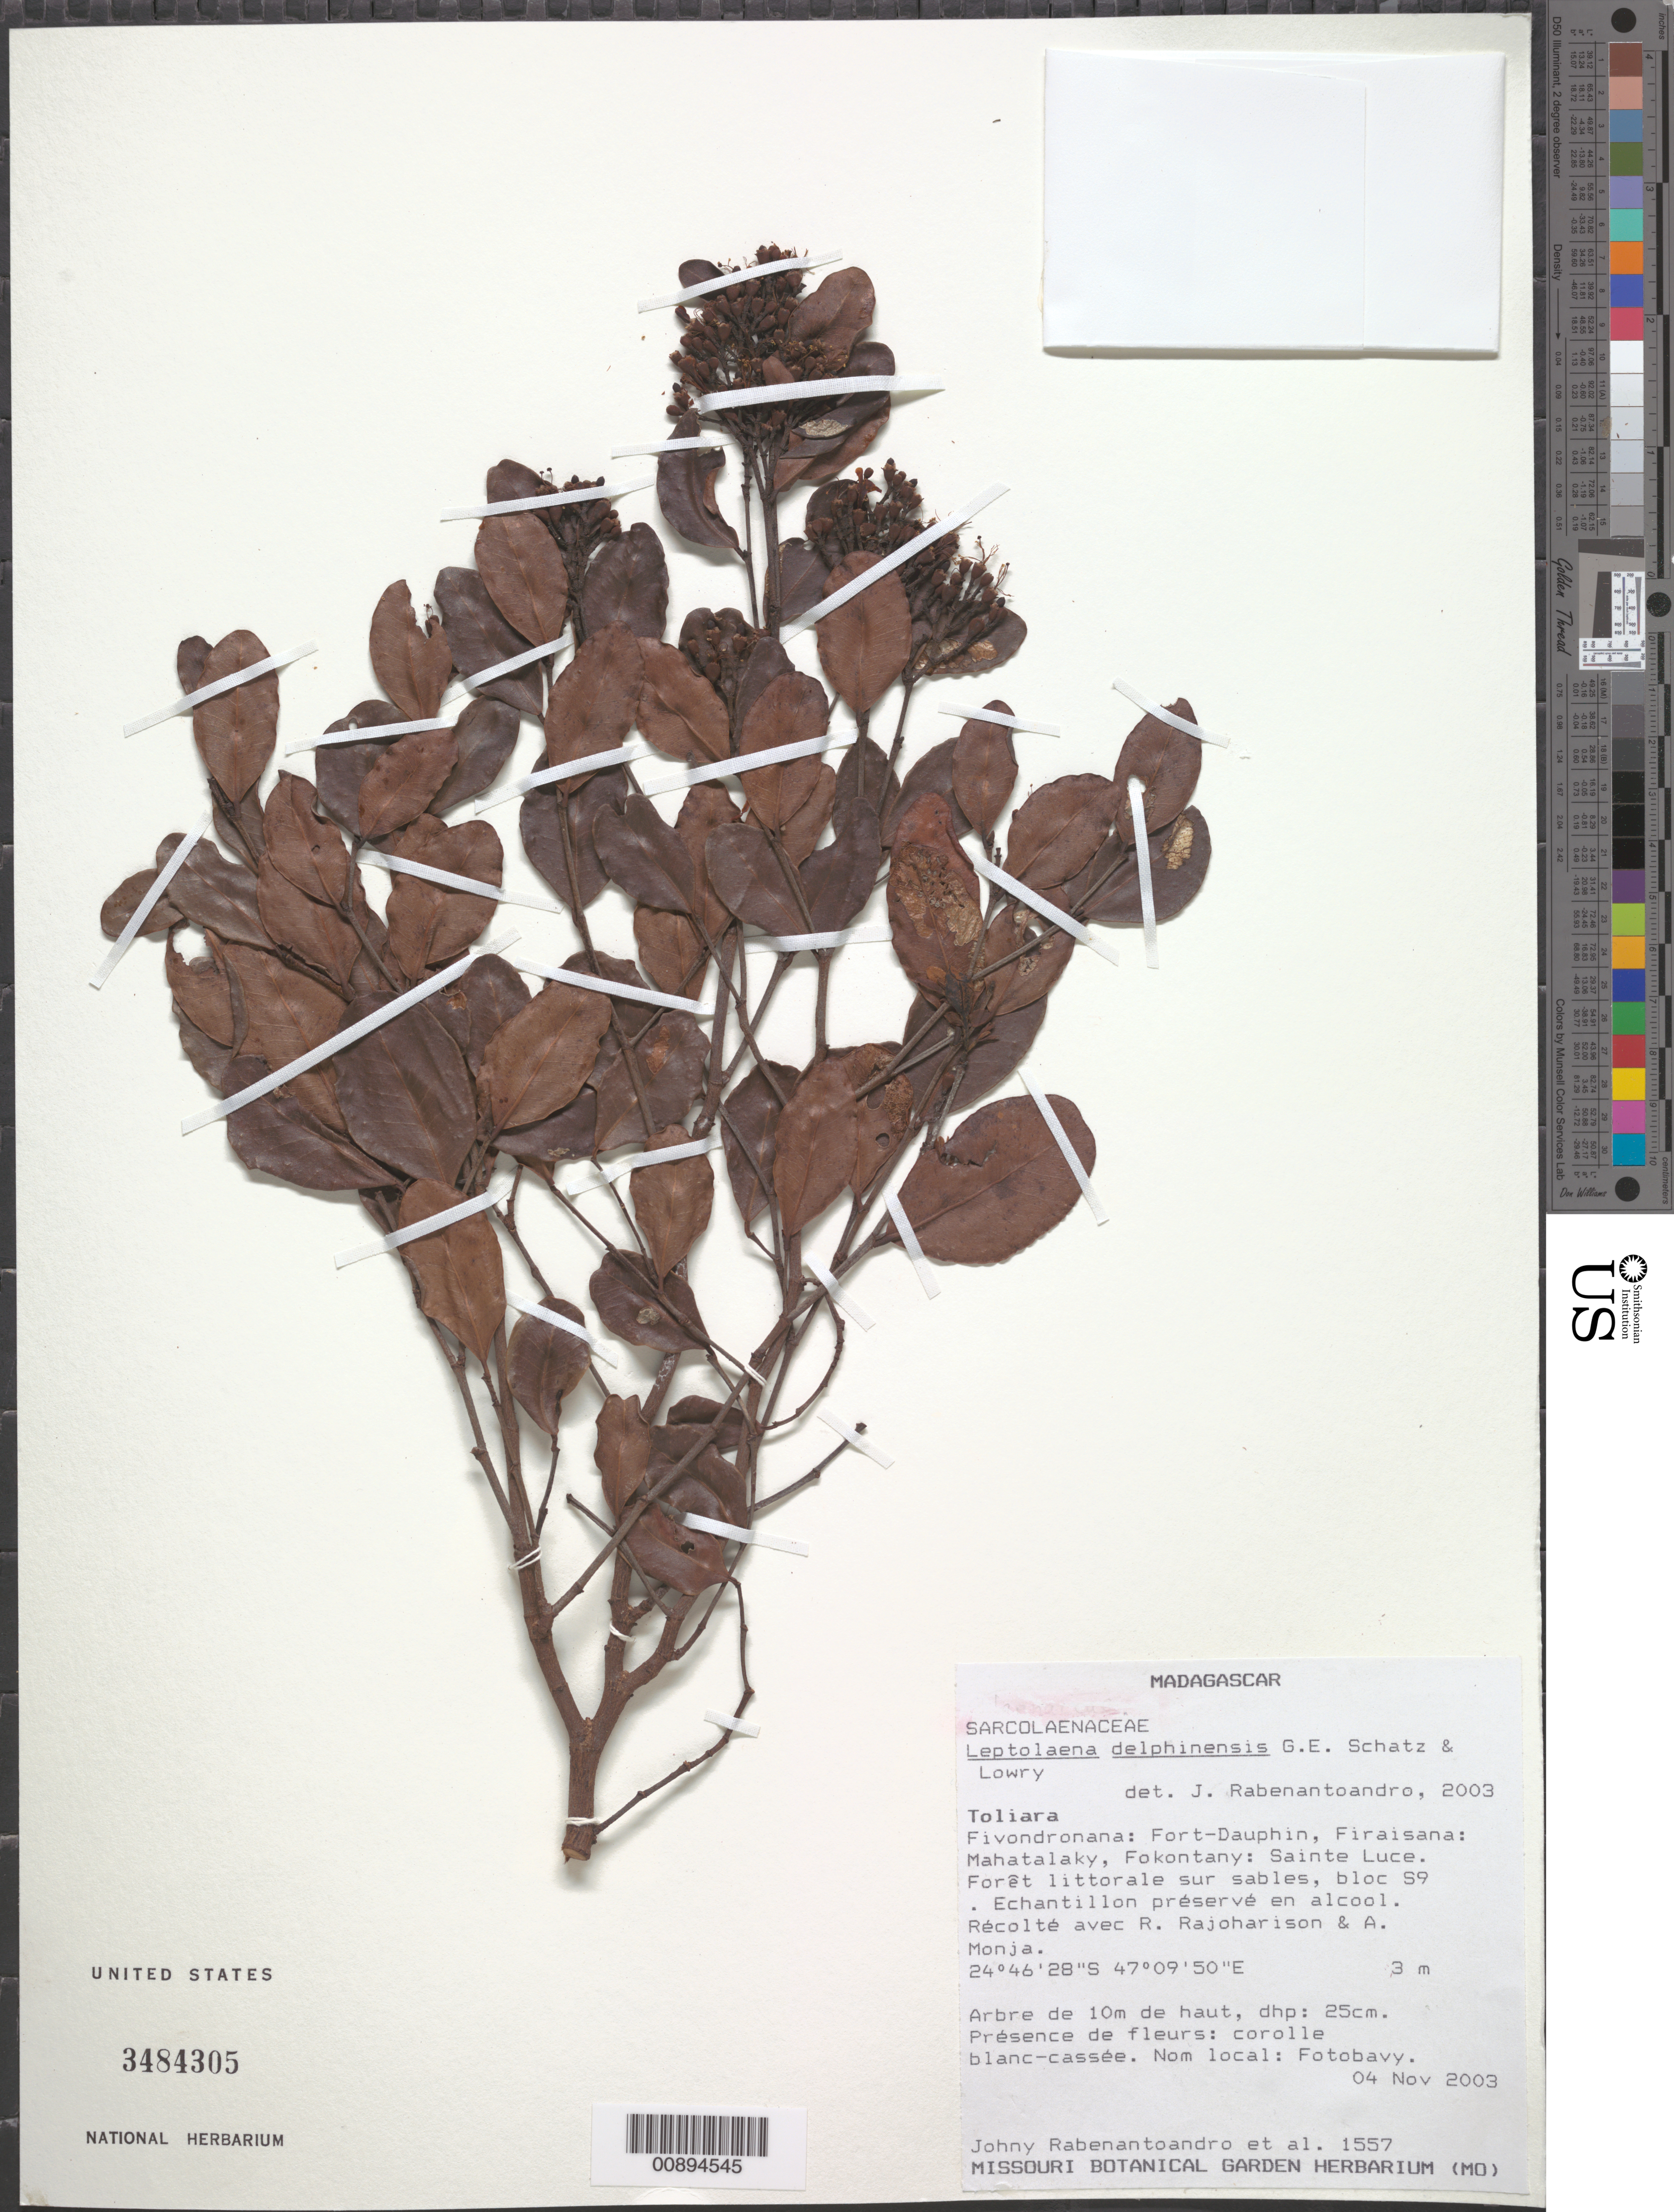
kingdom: Plantae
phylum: Tracheophyta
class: Magnoliopsida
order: Malvales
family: Sarcolaenaceae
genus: Leptolaena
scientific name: Leptolaena delphinensis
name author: G.E. Schatz & Lowry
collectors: J. Rabenantoandro et al.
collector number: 1557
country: Madagascar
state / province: Anosy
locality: Fivondronana, Fort Dauphin, Firaisana, Mahatalaky, Fokontany, Sainte Luce.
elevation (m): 3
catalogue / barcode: US 3484305